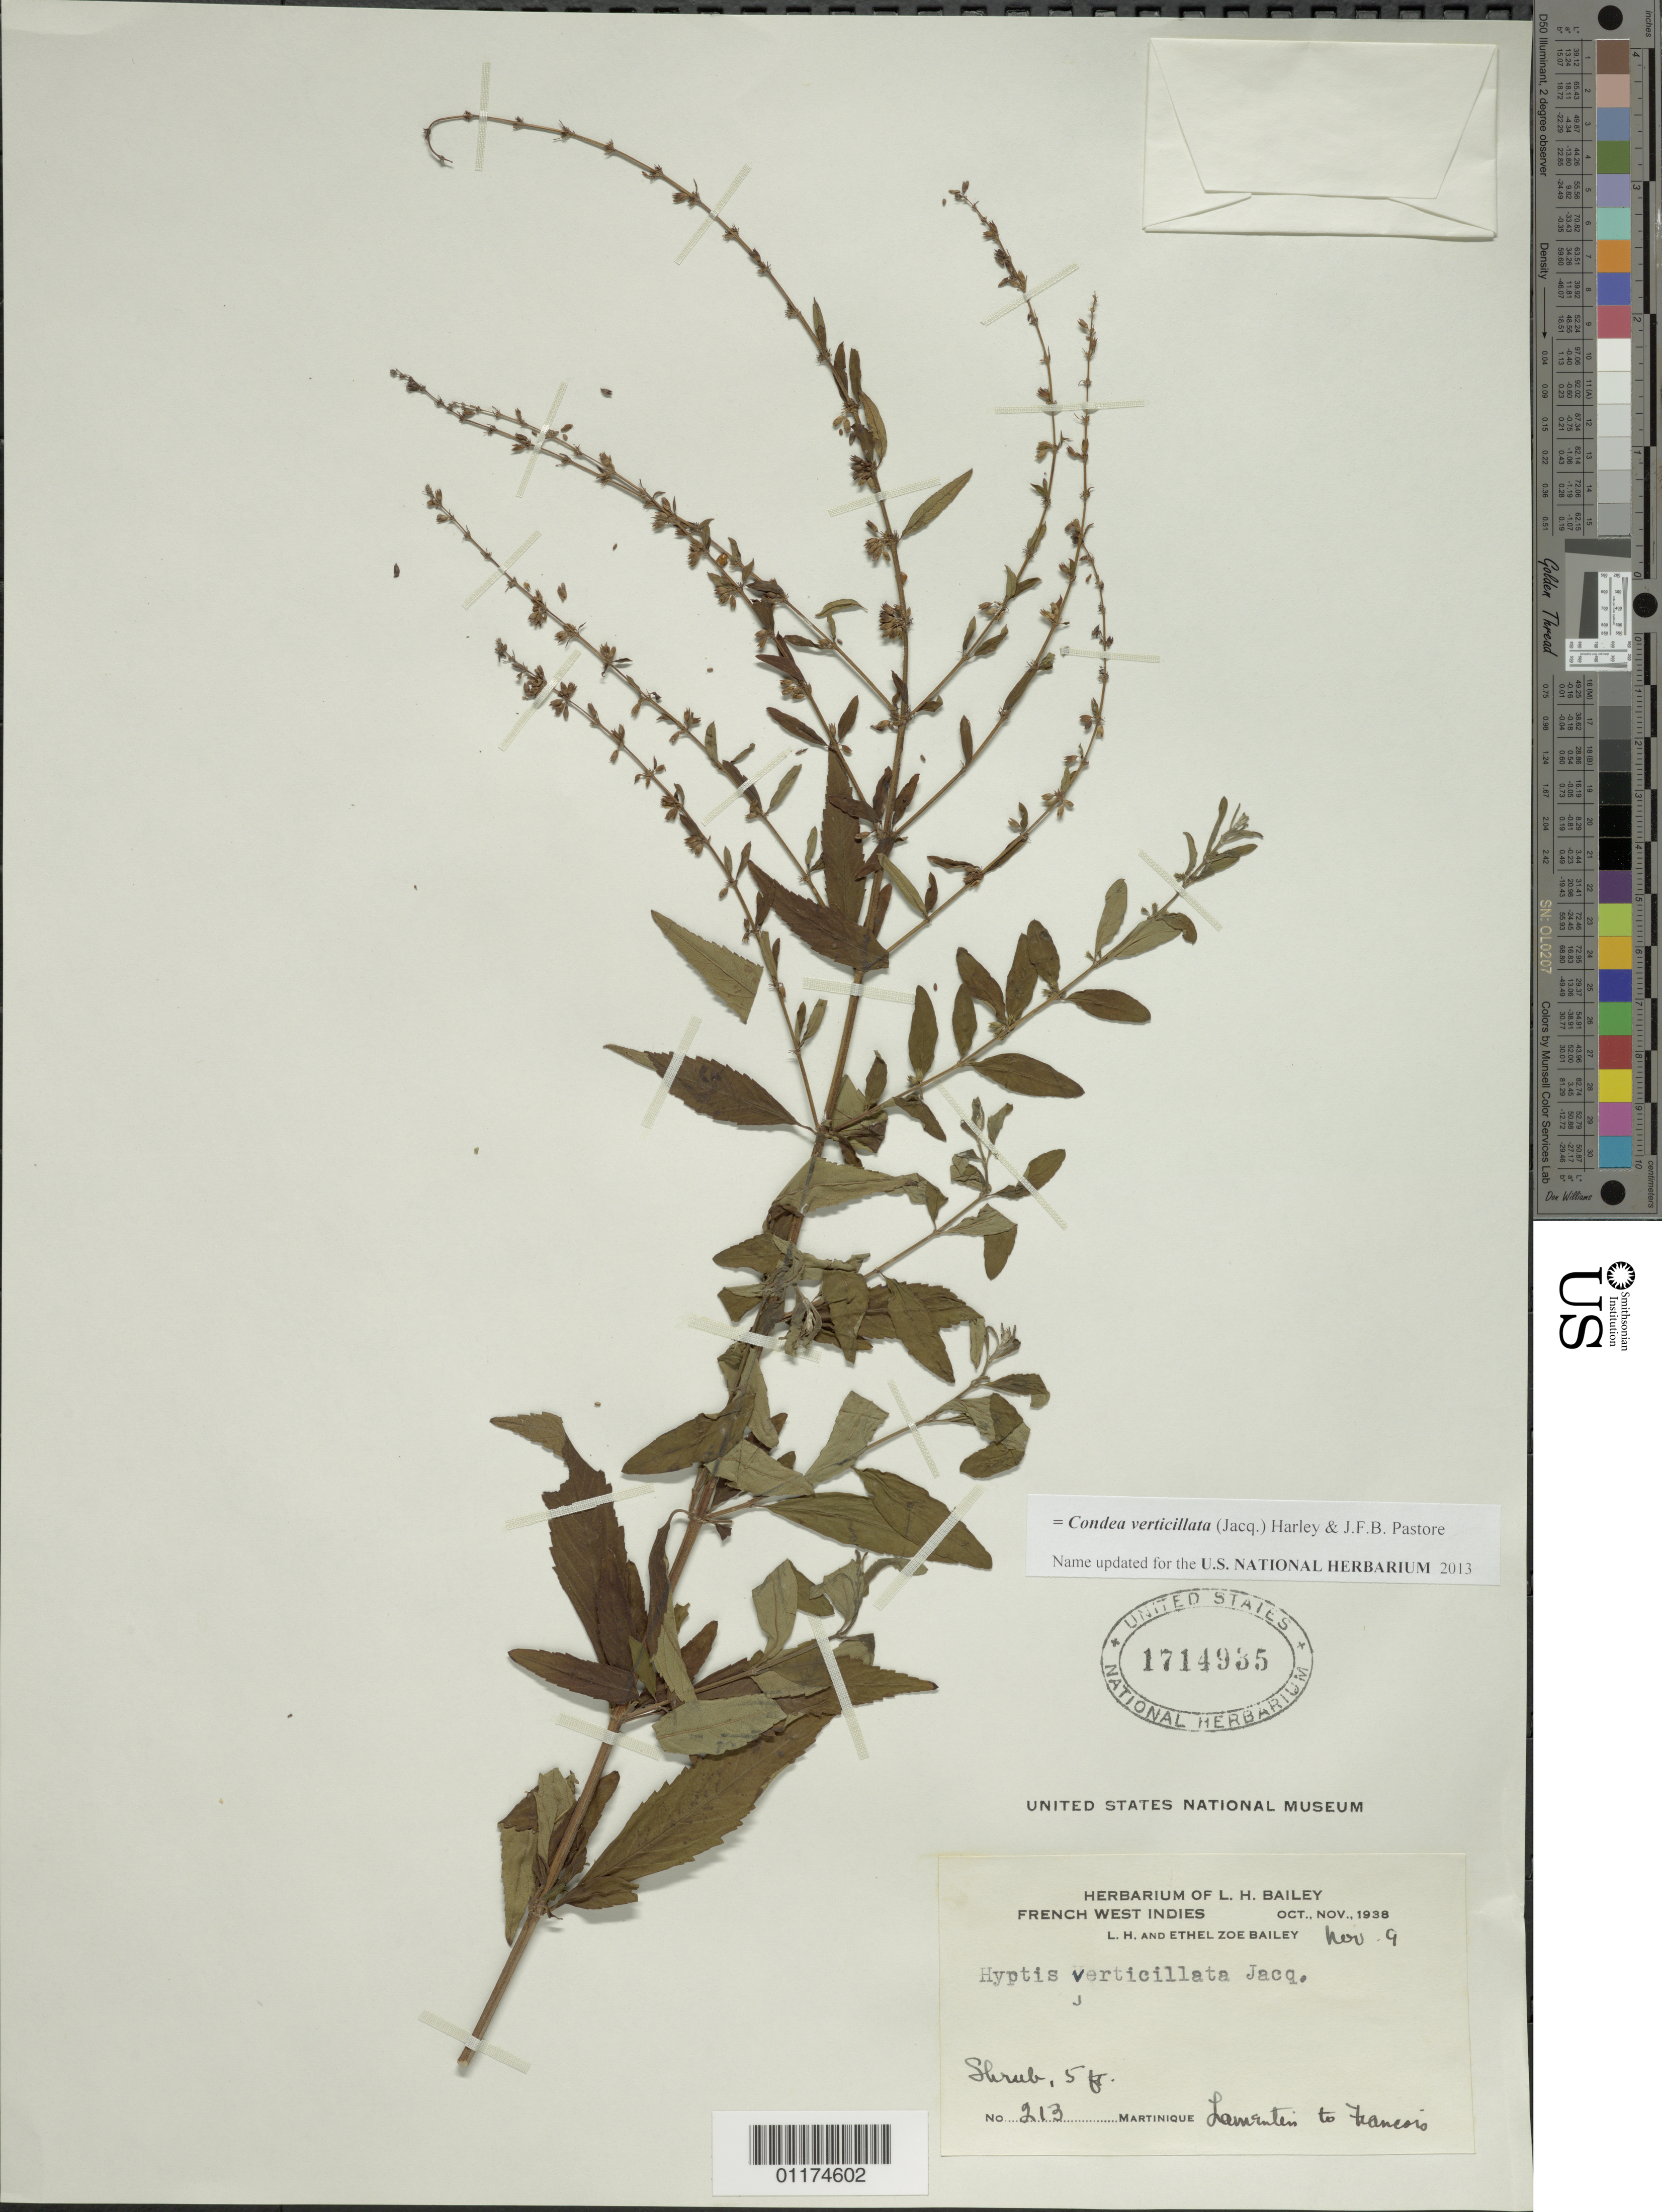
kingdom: Plantae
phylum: Tracheophyta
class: Magnoliopsida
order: Lamiales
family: Lamiaceae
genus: Condea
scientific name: Condea verticillata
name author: (Jacq.) Harley & J.F.B. Pastore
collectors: L. H. Bailey & E. Z. Bailey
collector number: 213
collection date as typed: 09 Nov 1938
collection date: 1938-11-09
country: Martinique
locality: Lamentin to François.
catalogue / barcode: US 1714935